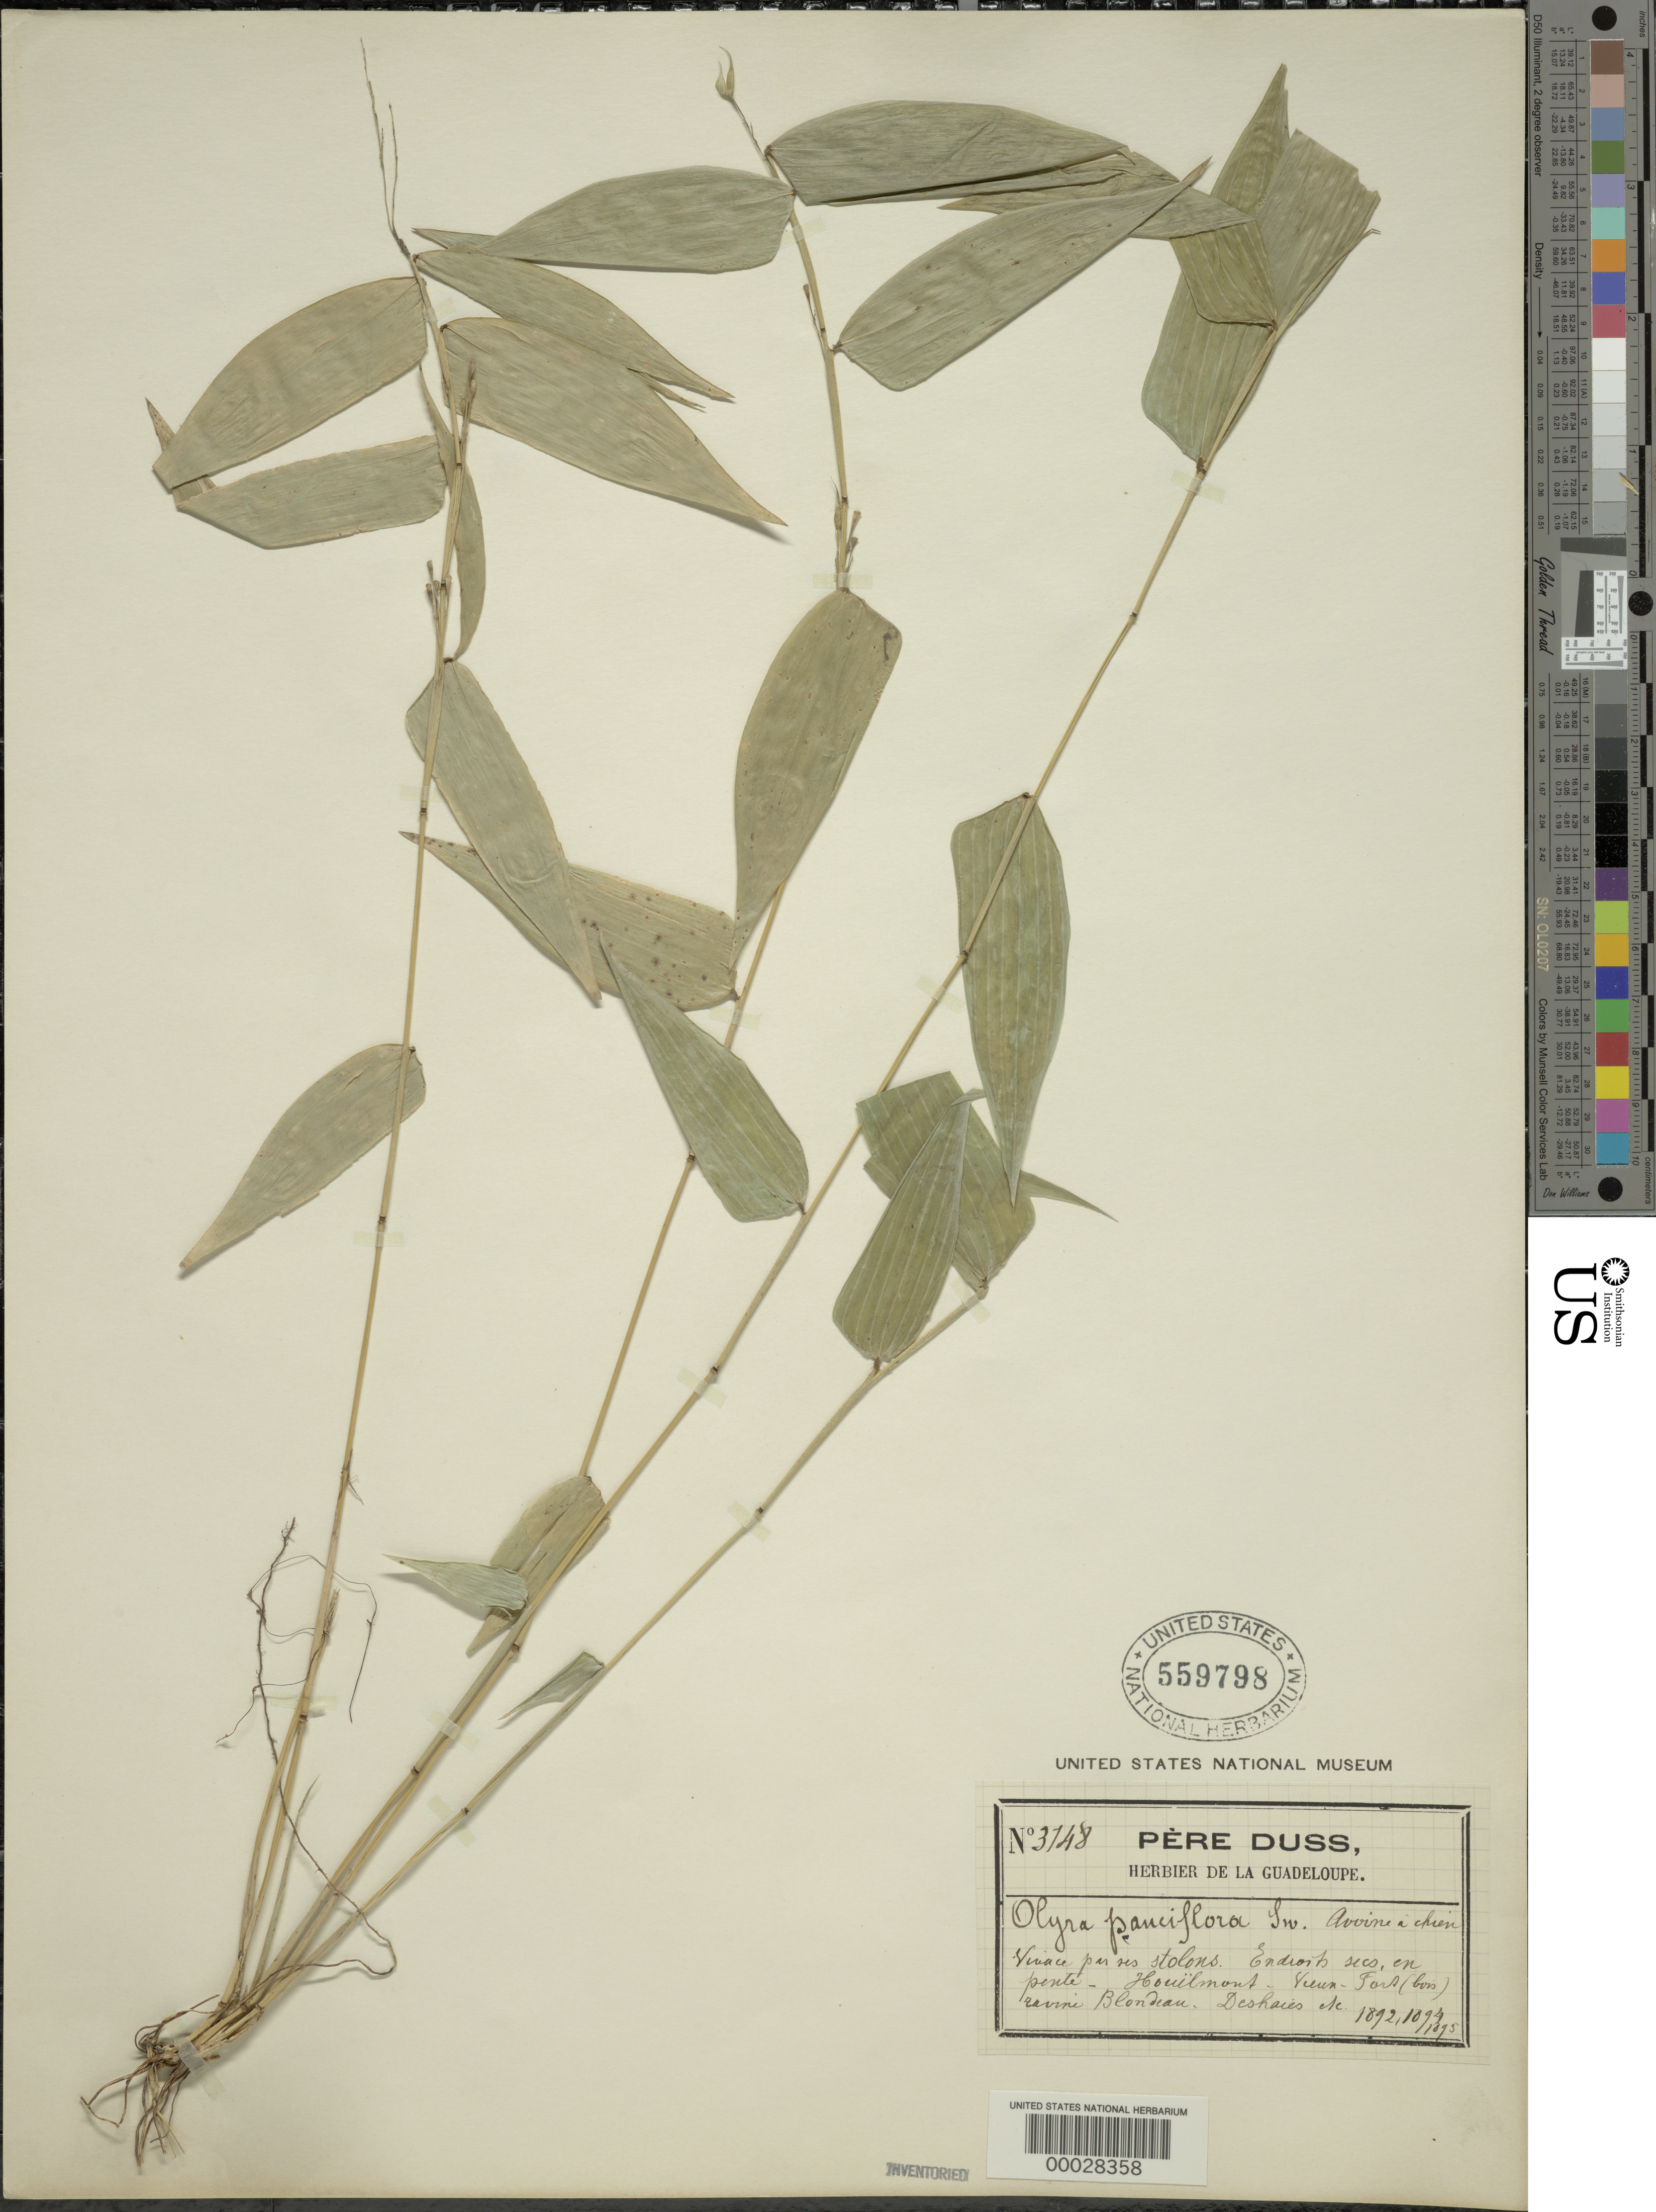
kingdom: Plantae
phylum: Tracheophyta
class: Liliopsida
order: Poales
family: Poaceae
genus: Lithachne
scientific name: Lithachne pauciflora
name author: (Sw.) P. Beauv.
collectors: Père Duss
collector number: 3148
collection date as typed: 1892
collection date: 1892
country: Guadeloupe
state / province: Basse-terre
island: Basse Terre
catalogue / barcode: US 559798